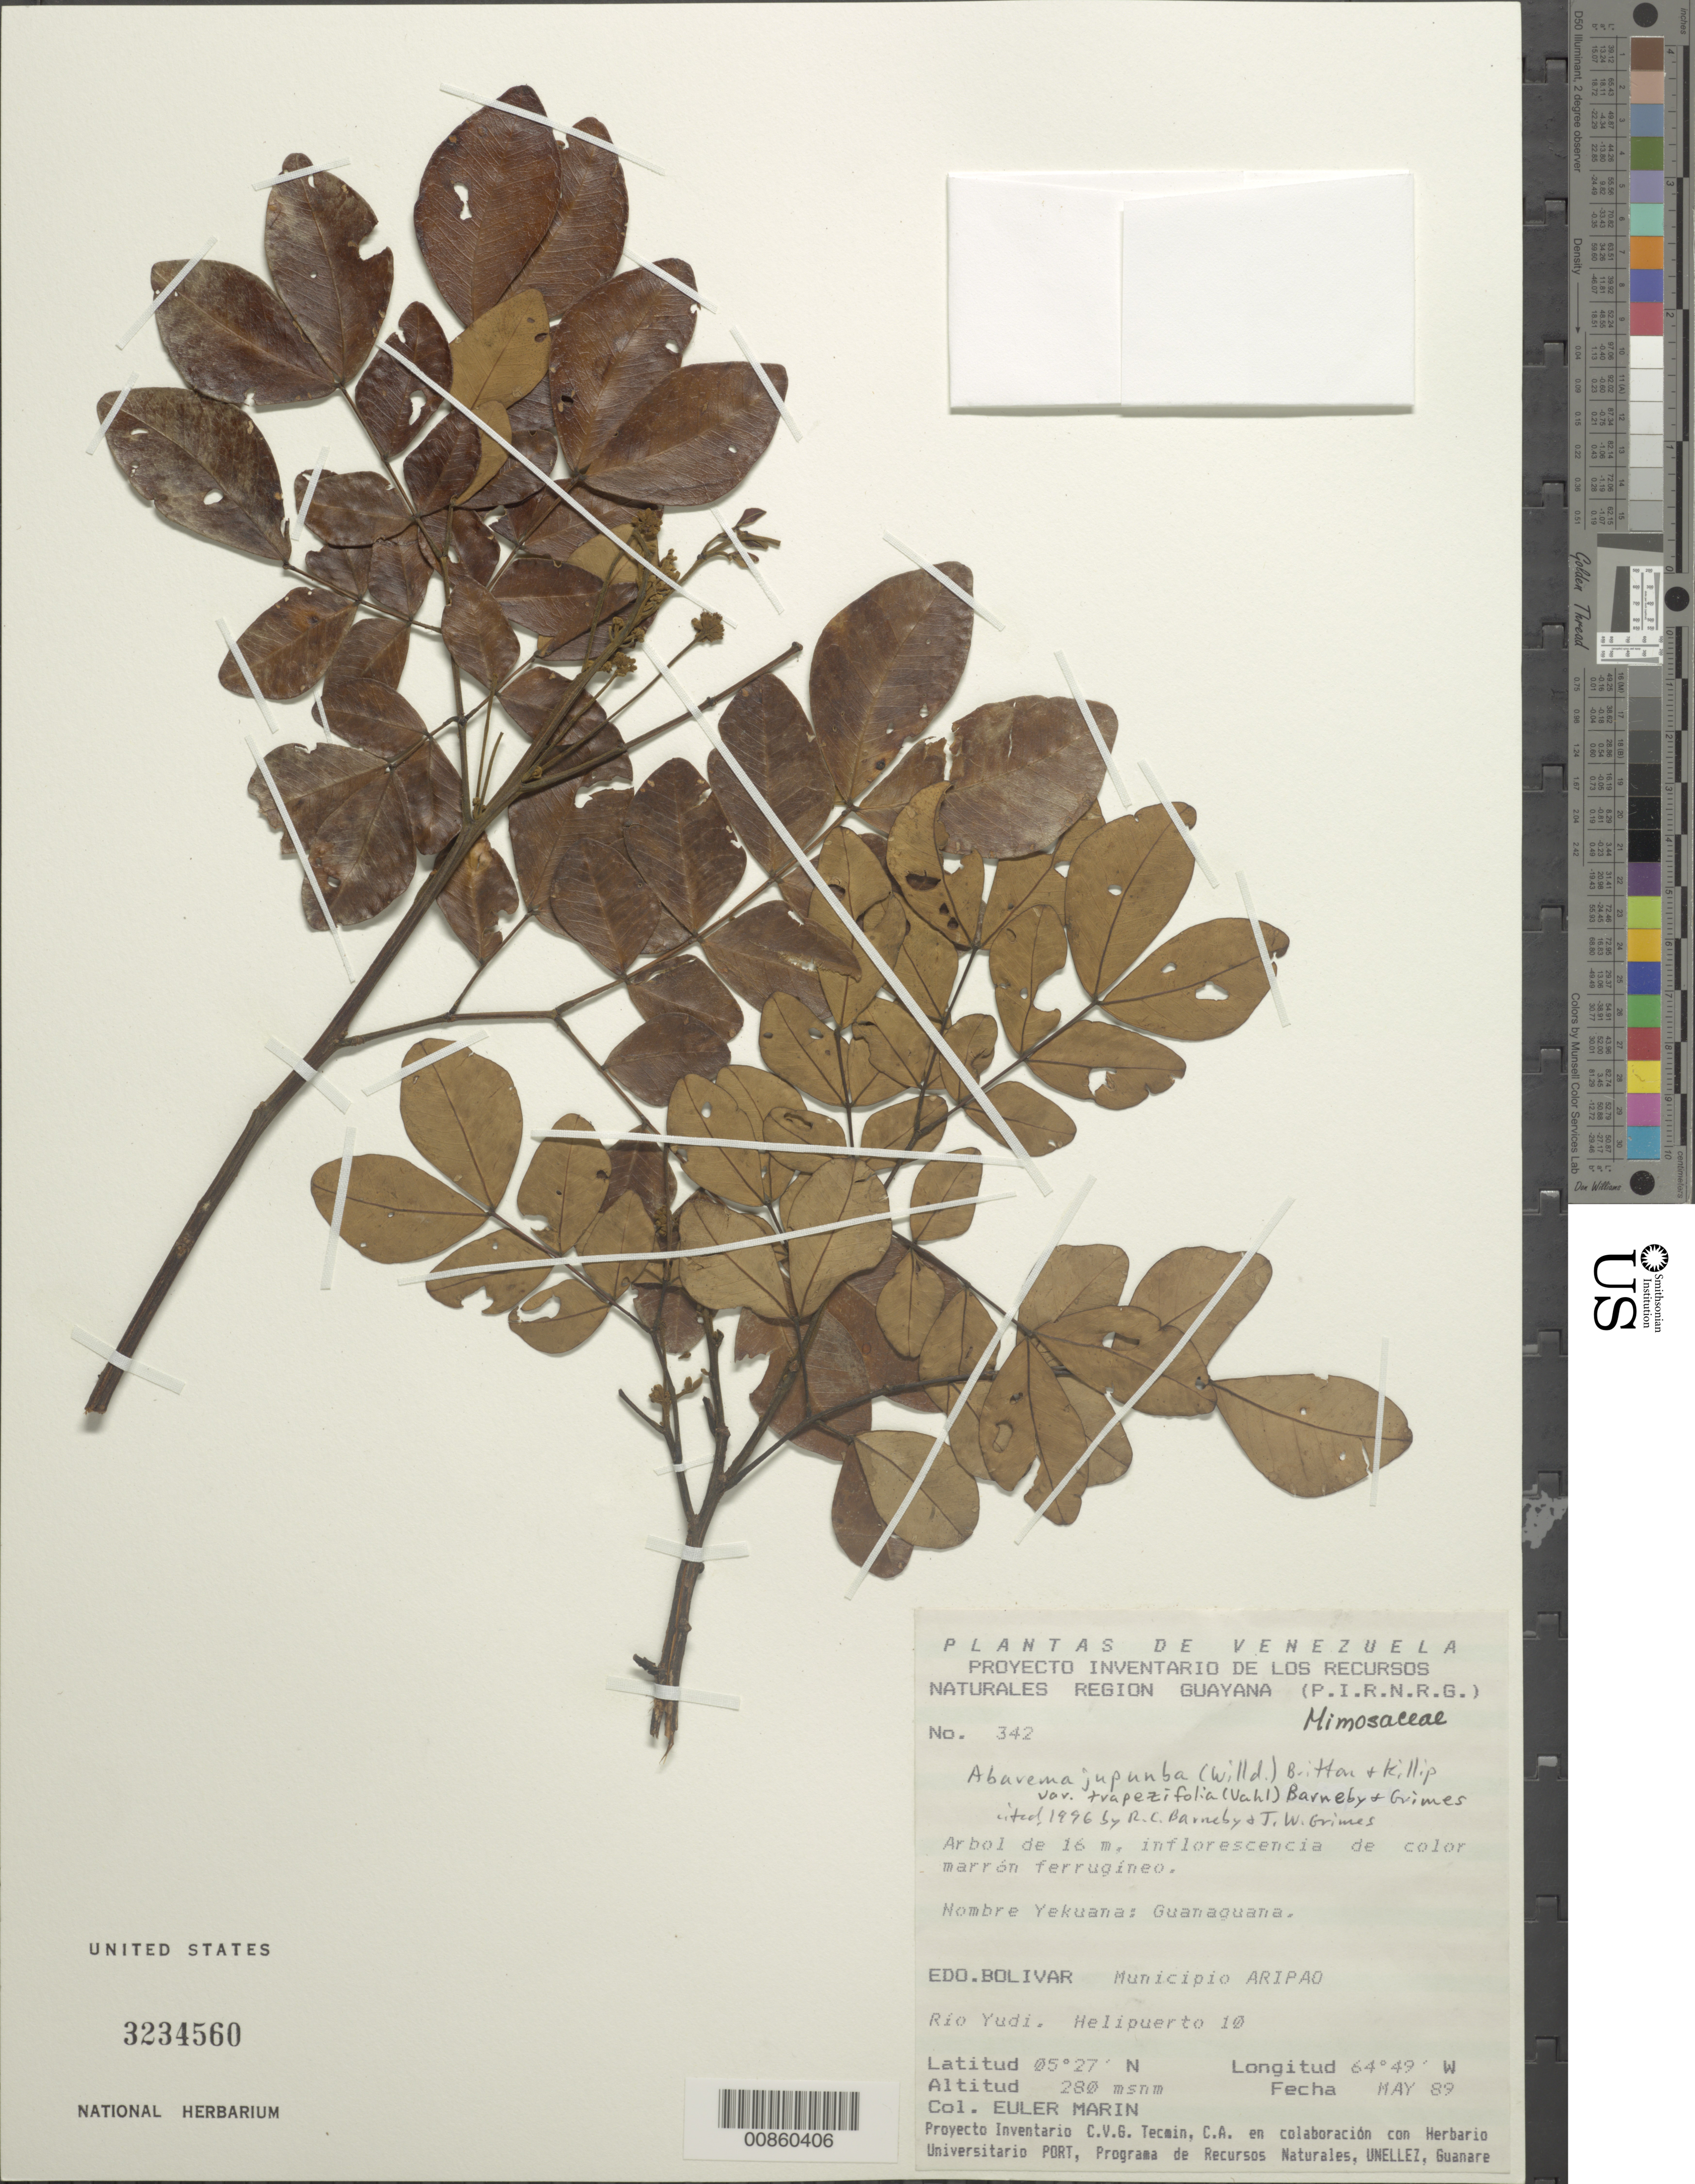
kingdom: Plantae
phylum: Tracheophyta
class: Magnoliopsida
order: Fabales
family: Fabaceae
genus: Jupunba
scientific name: Jupunba trapezifolia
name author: (Vahl) Moldenke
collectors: E. Marin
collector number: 342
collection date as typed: May-89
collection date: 1989-05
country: Venezuela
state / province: Bolívar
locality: Mun. Aripao, Rio Yudi, Helipuerto 10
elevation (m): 280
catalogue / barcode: US 3234560